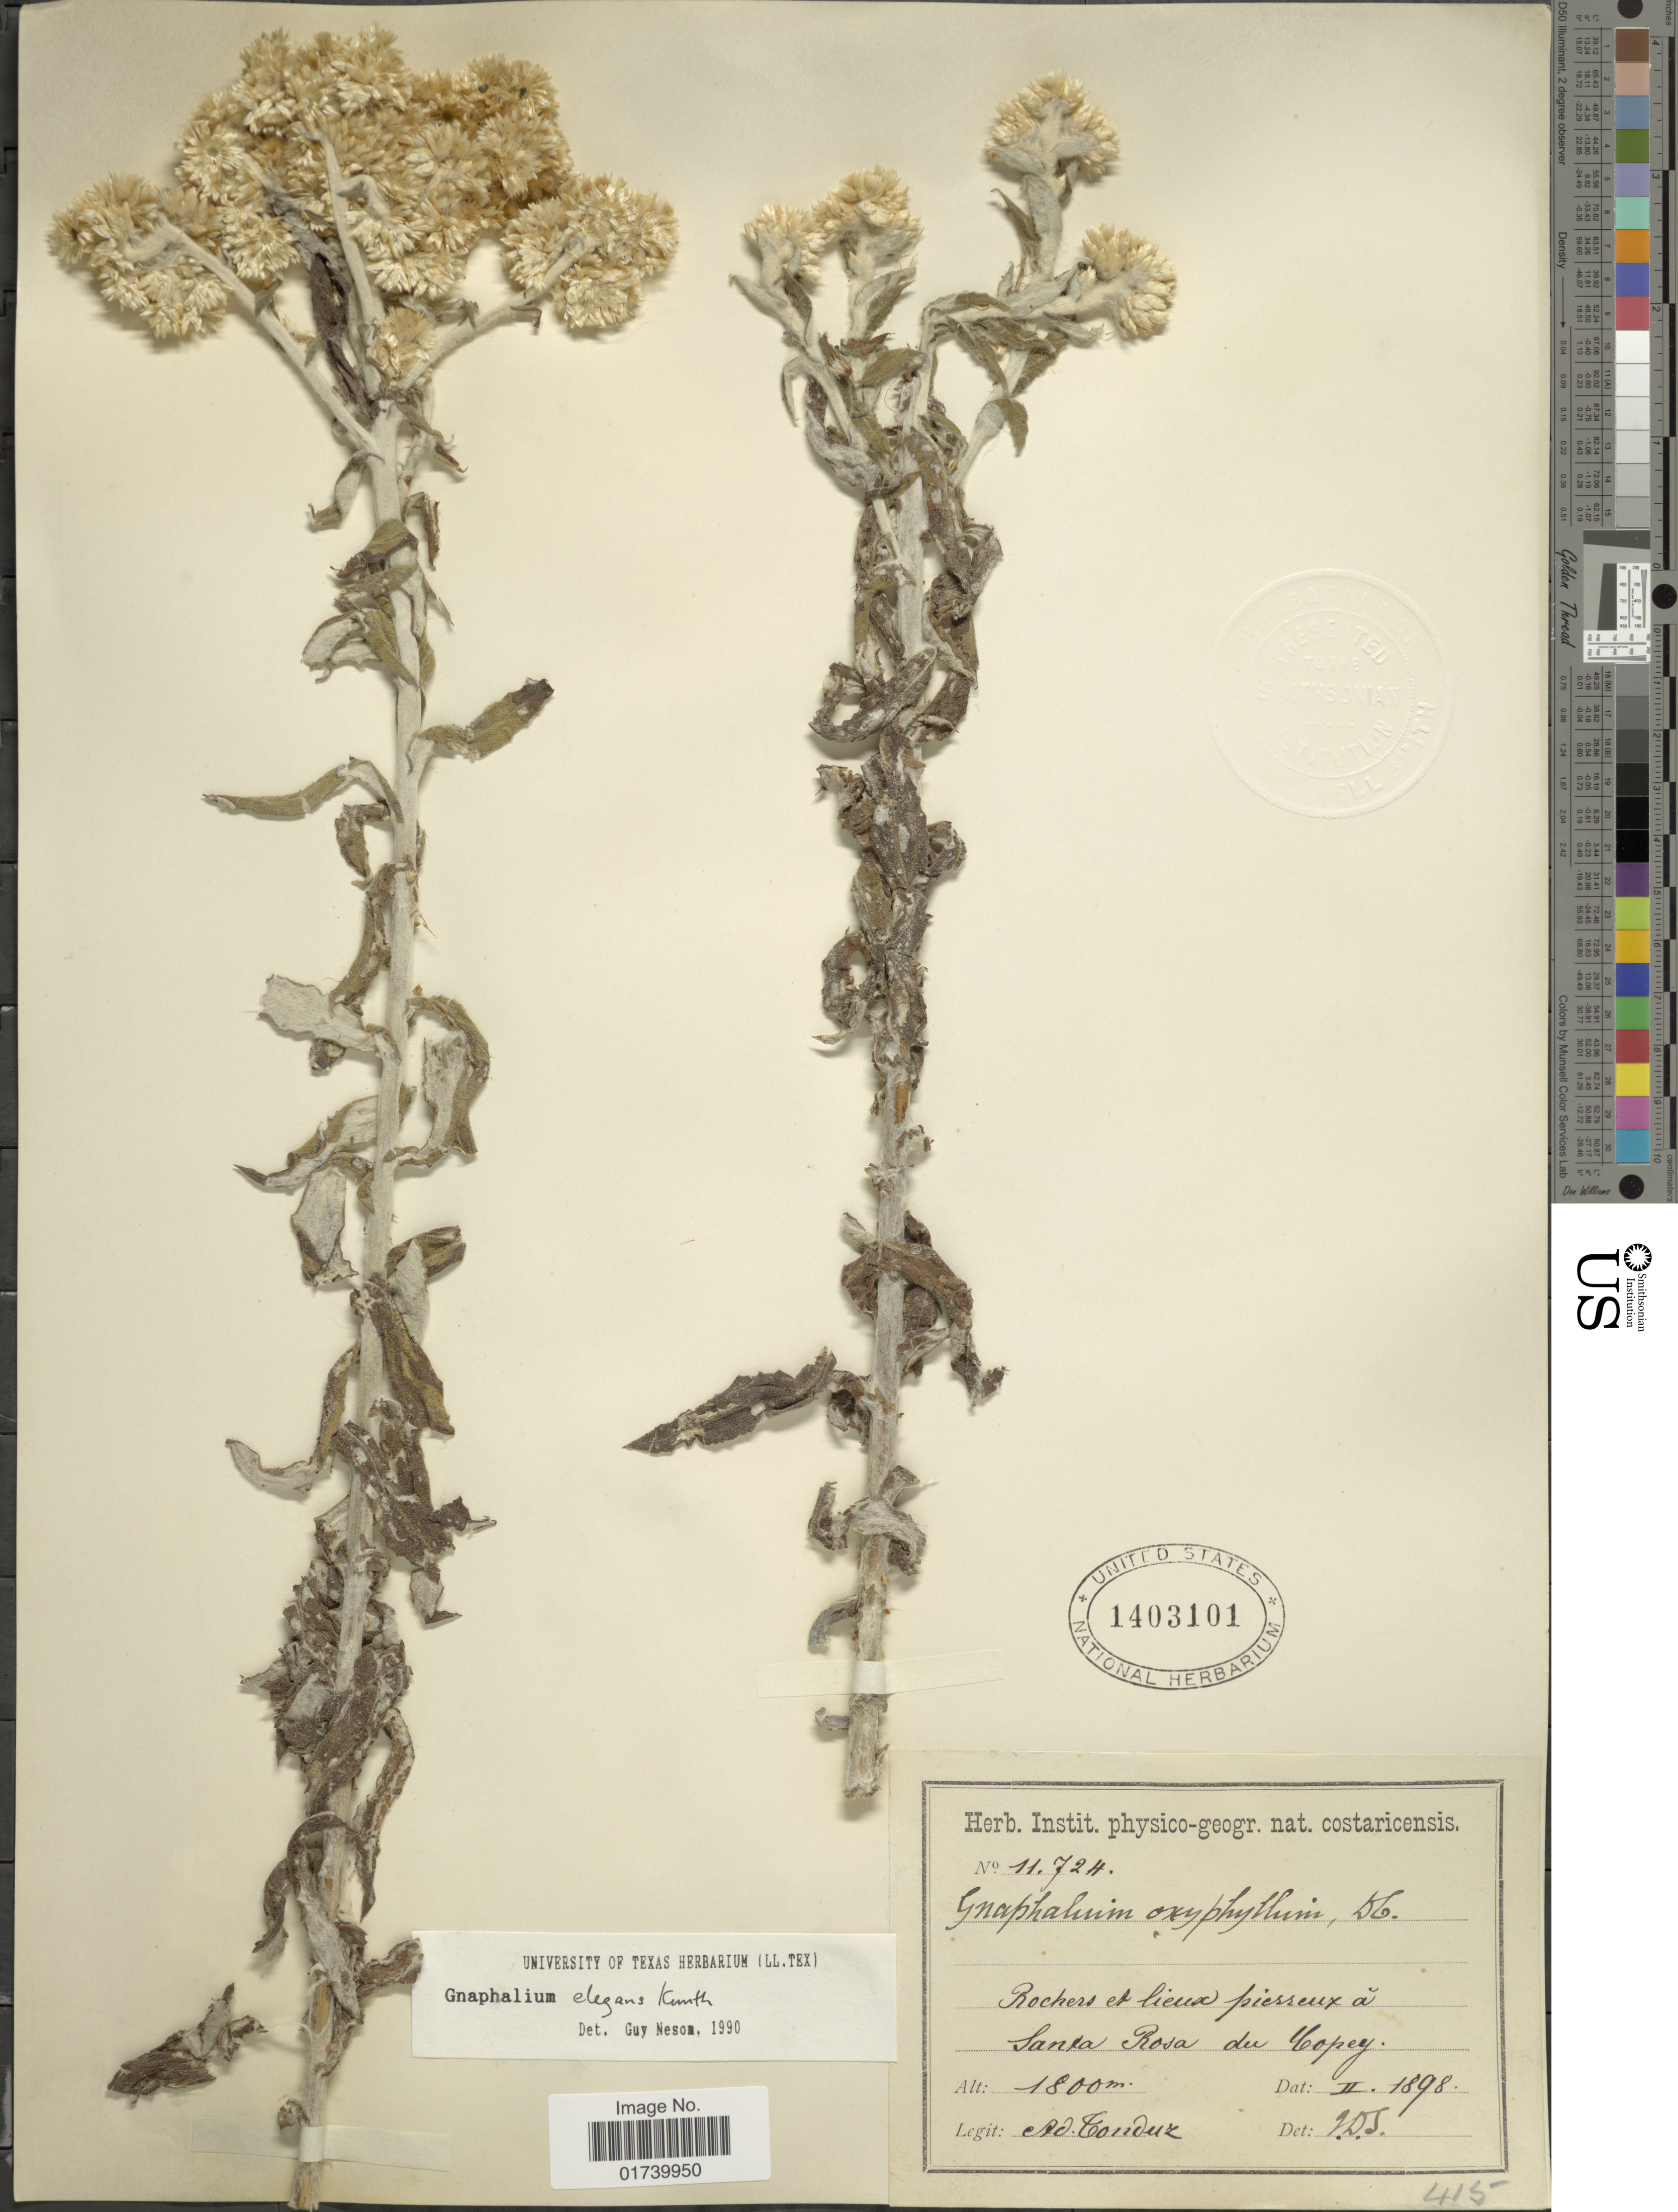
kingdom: Plantae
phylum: Tracheophyta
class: Magnoliopsida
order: Asterales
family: Asteraceae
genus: Pseudognaphalium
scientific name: Pseudognaphalium elegans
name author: (Kunth) Kartesz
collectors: A. Tonduz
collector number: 11724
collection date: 1898-02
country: Guatemala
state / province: Santa Rosa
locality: Santa Rosa du Copey.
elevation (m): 1800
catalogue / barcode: US 1403101